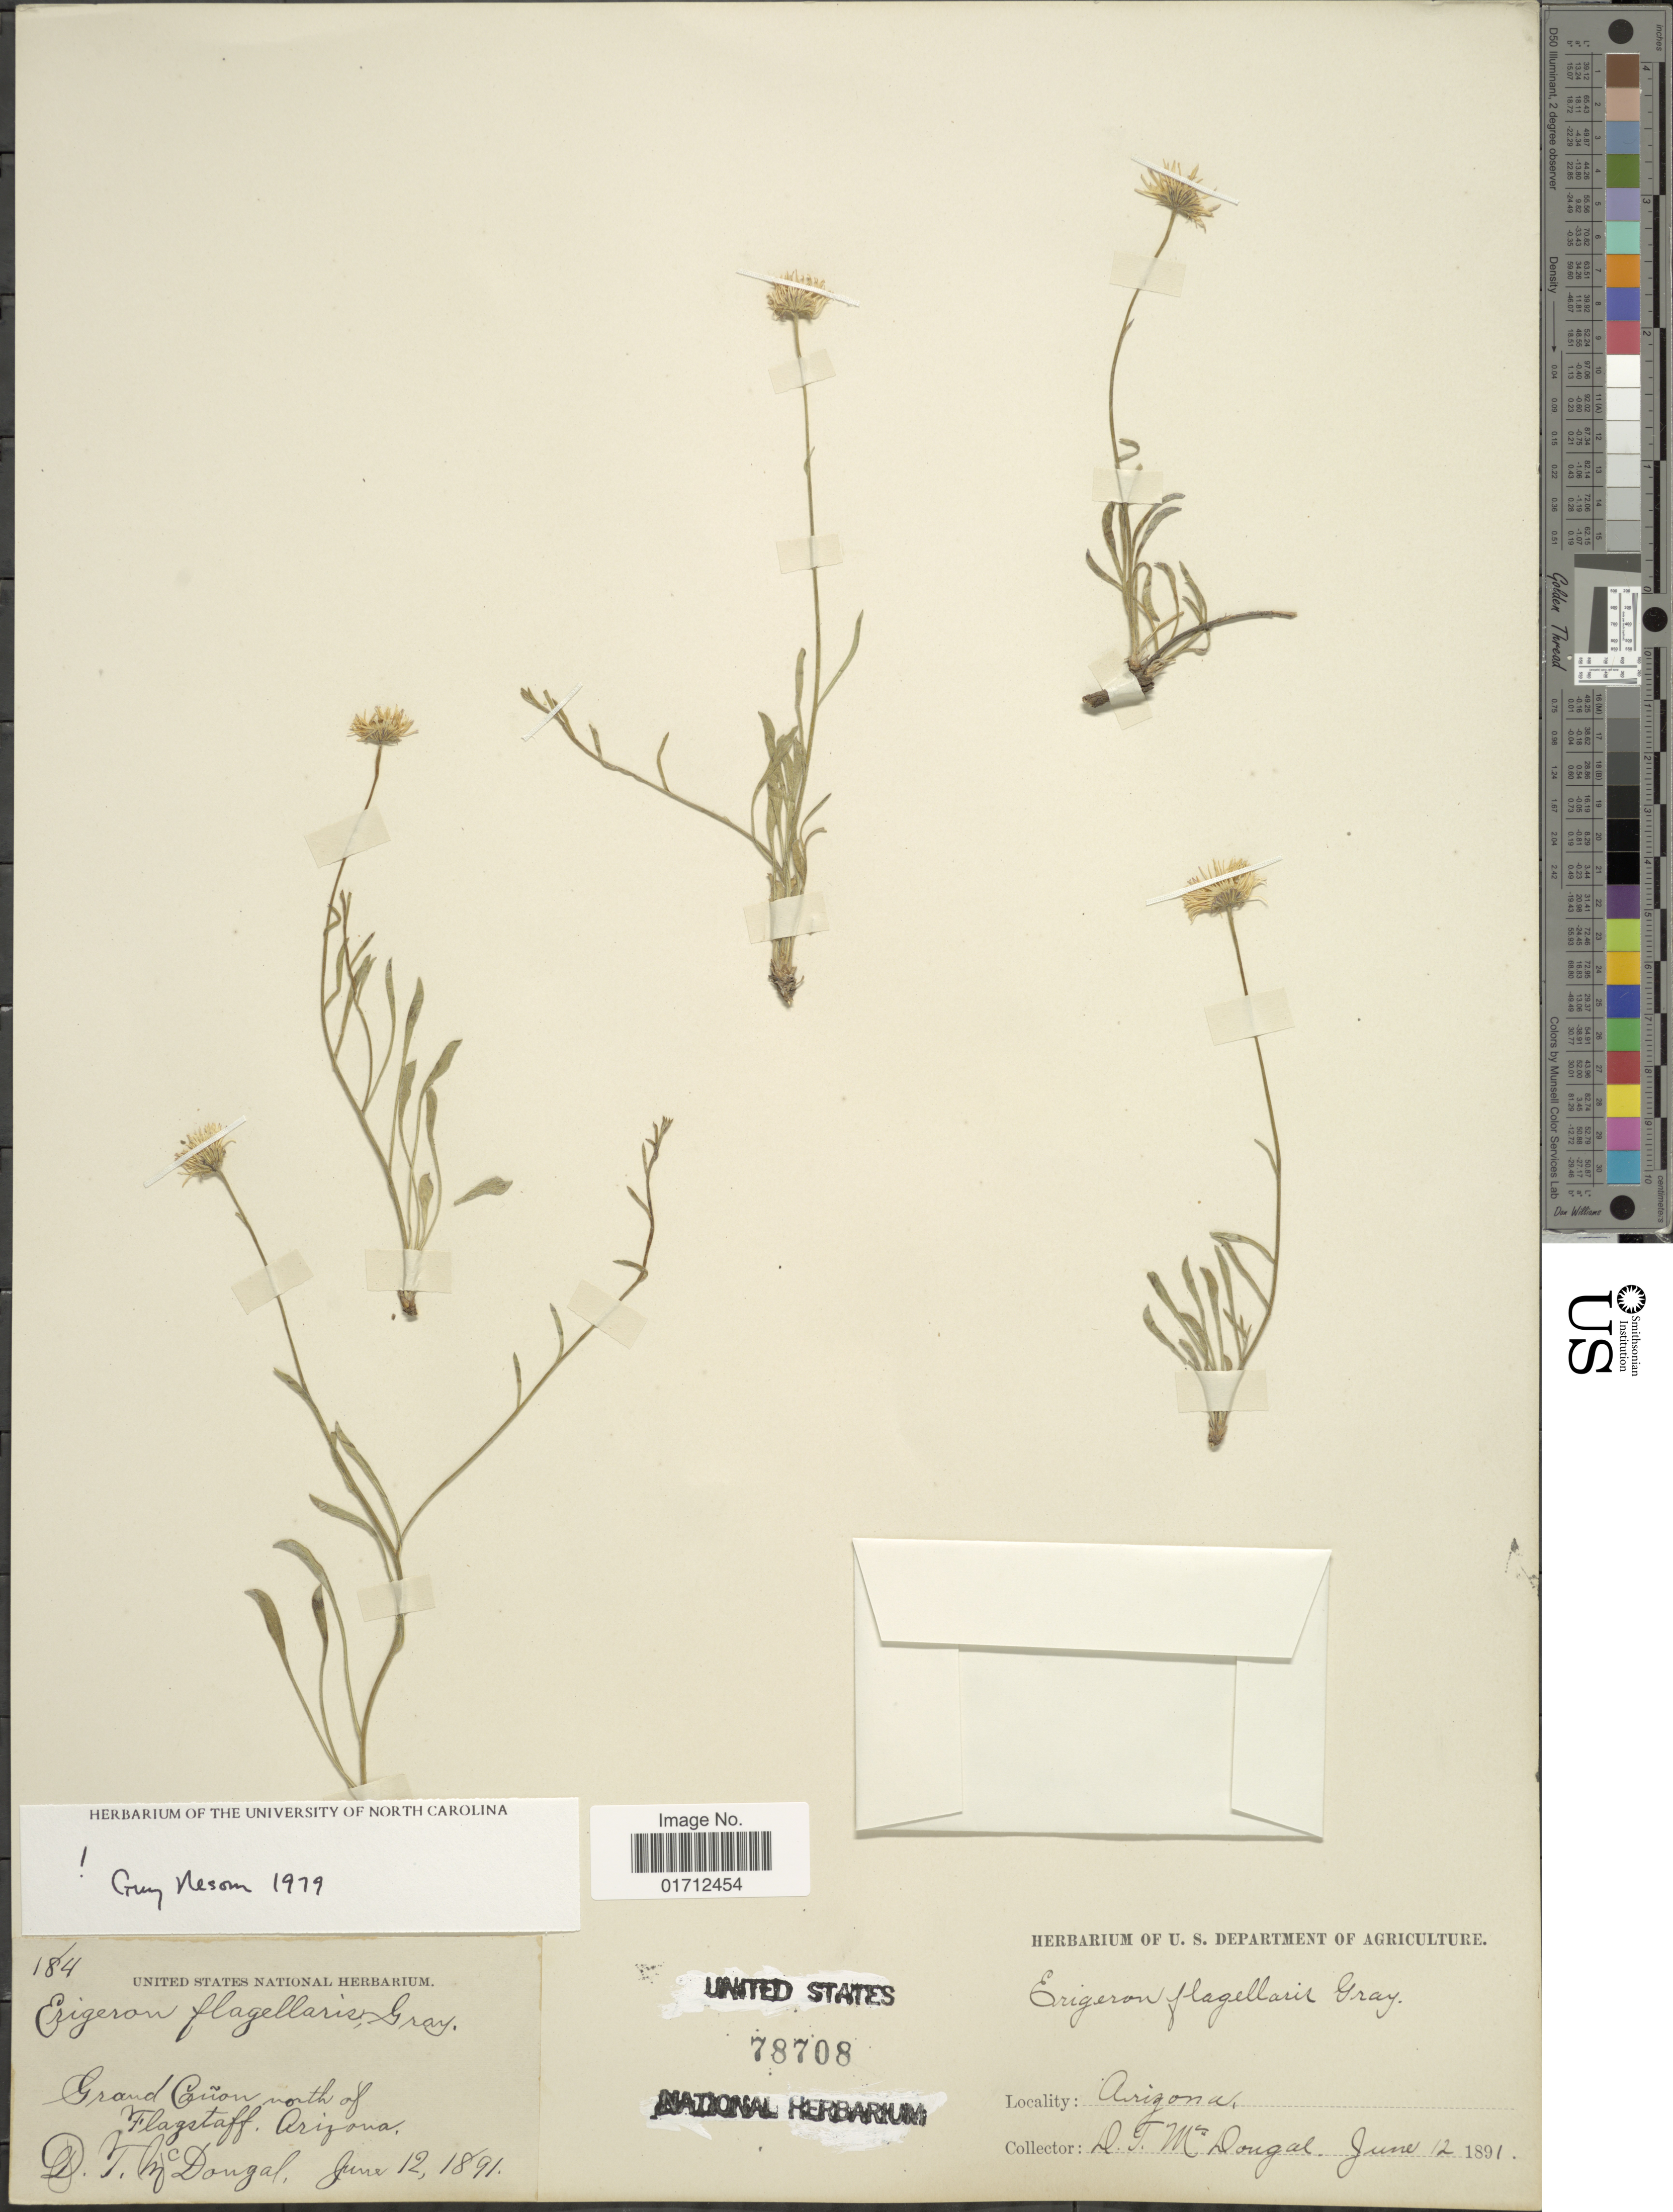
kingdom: Plantae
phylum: Tracheophyta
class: Magnoliopsida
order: Asterales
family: Asteraceae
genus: Erigeron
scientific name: Erigeron flagellaris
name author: A. Gray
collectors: D. McDougal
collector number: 184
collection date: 1891-06-12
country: United States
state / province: Arizona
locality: Grand Cañon, north of Flagstaff.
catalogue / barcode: US 78708